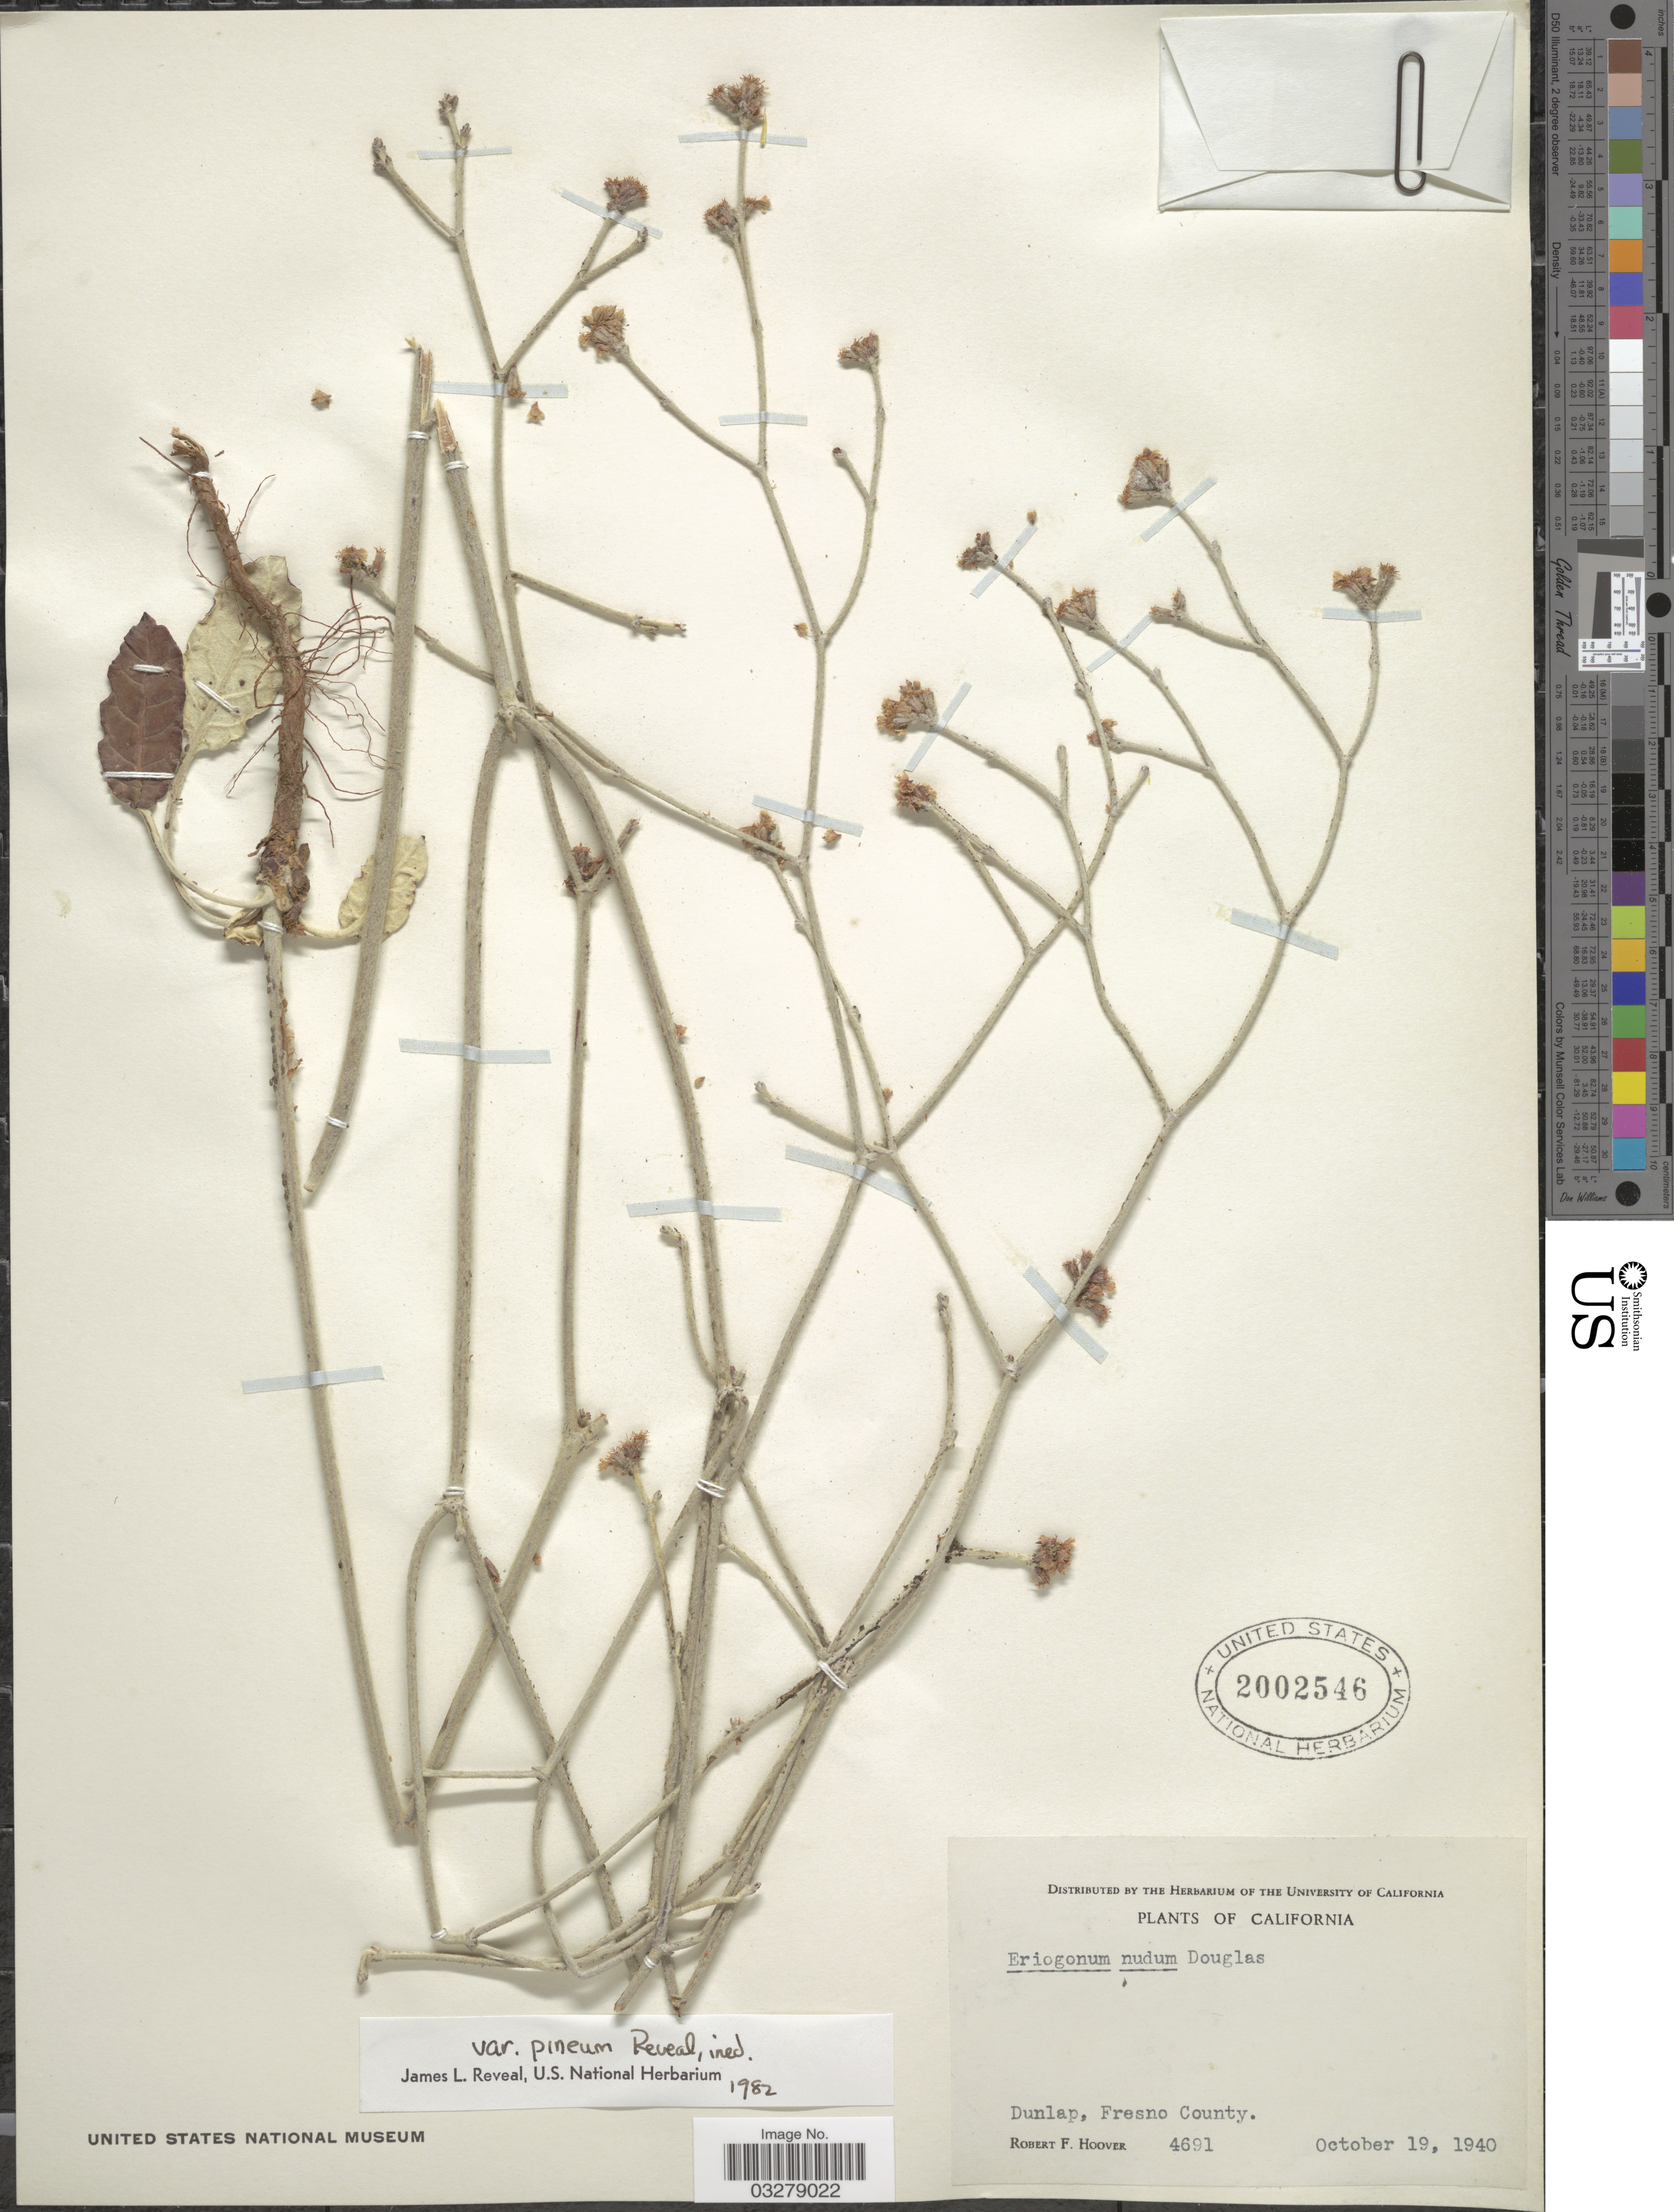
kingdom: Plantae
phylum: Tracheophyta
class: Magnoliopsida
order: Caryophyllales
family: Polygonaceae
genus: Eriogonum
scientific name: Eriogonum nudum var. pineum Reveal var. nov. ined.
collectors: R. F. Hoover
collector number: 4691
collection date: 1940-10-19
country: United States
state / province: California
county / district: Fresno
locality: Dunlap, Frenso County.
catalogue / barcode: US 2002546